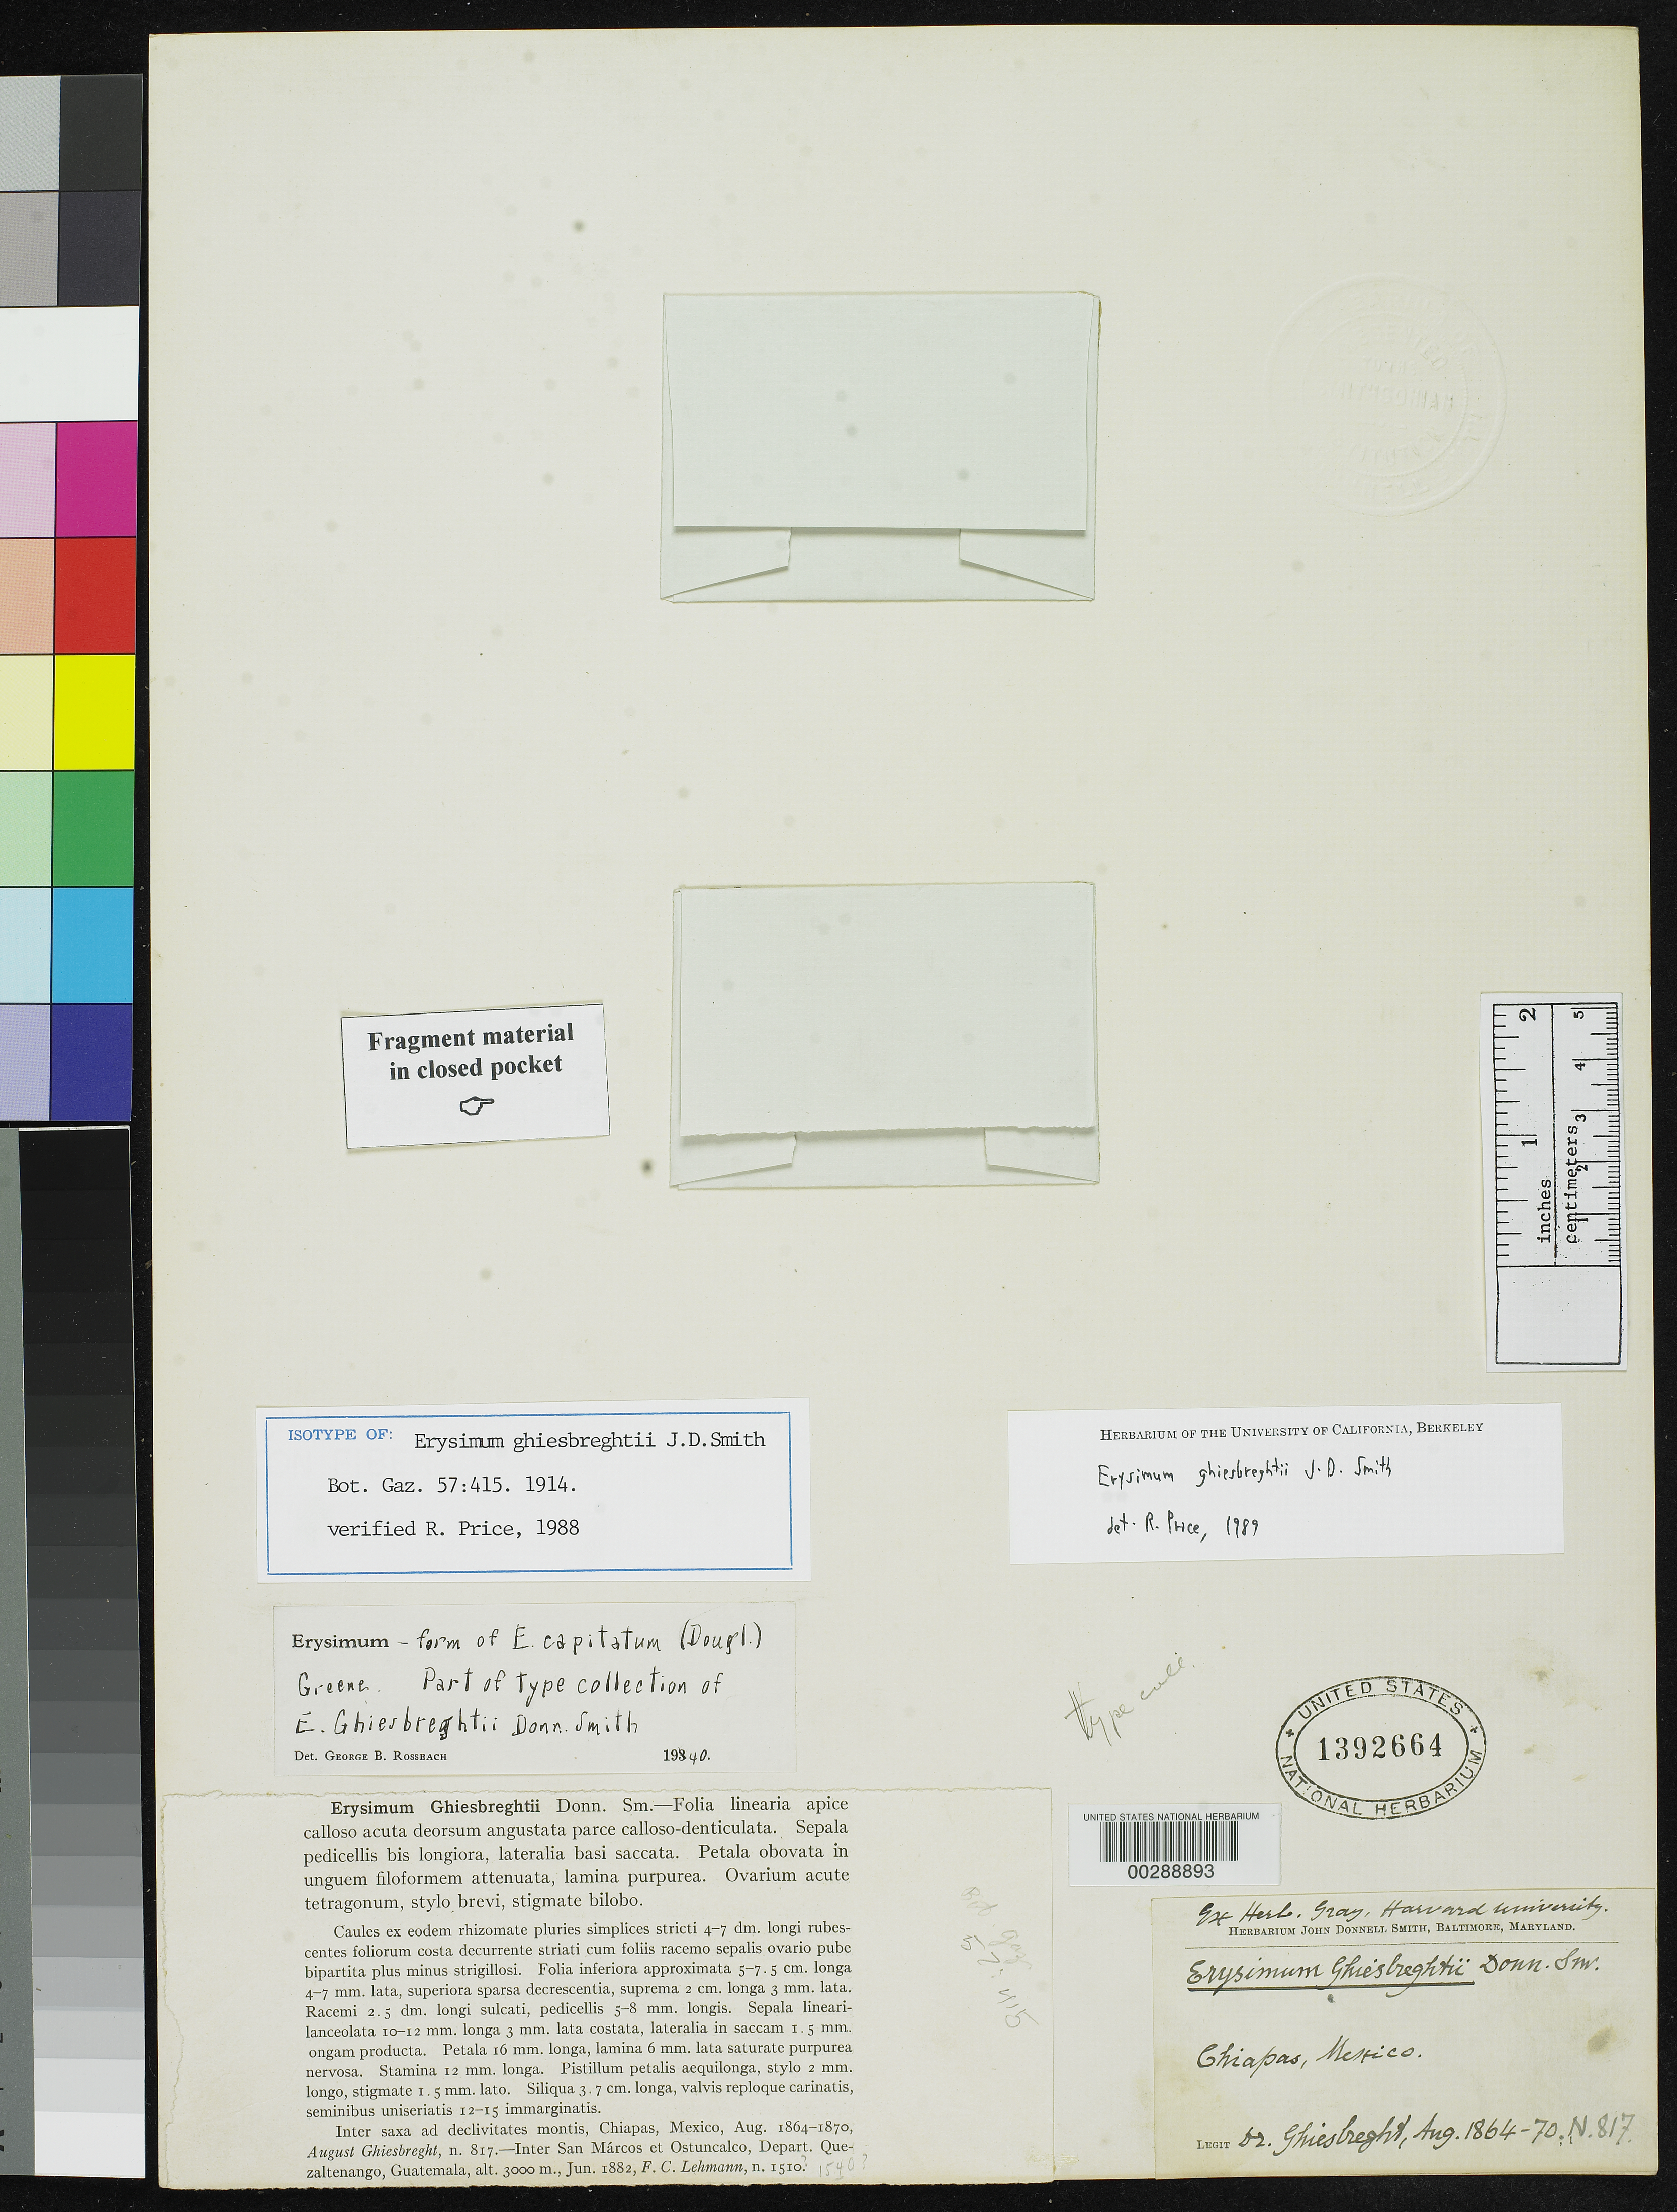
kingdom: Plantae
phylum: Tracheophyta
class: Magnoliopsida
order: Brassicales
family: Brassicaceae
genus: Erysimum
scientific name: Erysimum ghiesbreghtii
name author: Donn. Sm.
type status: Syntype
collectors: A. Ghiesbreght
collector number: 817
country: Mexico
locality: E of Monserrat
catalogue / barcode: US 1392664